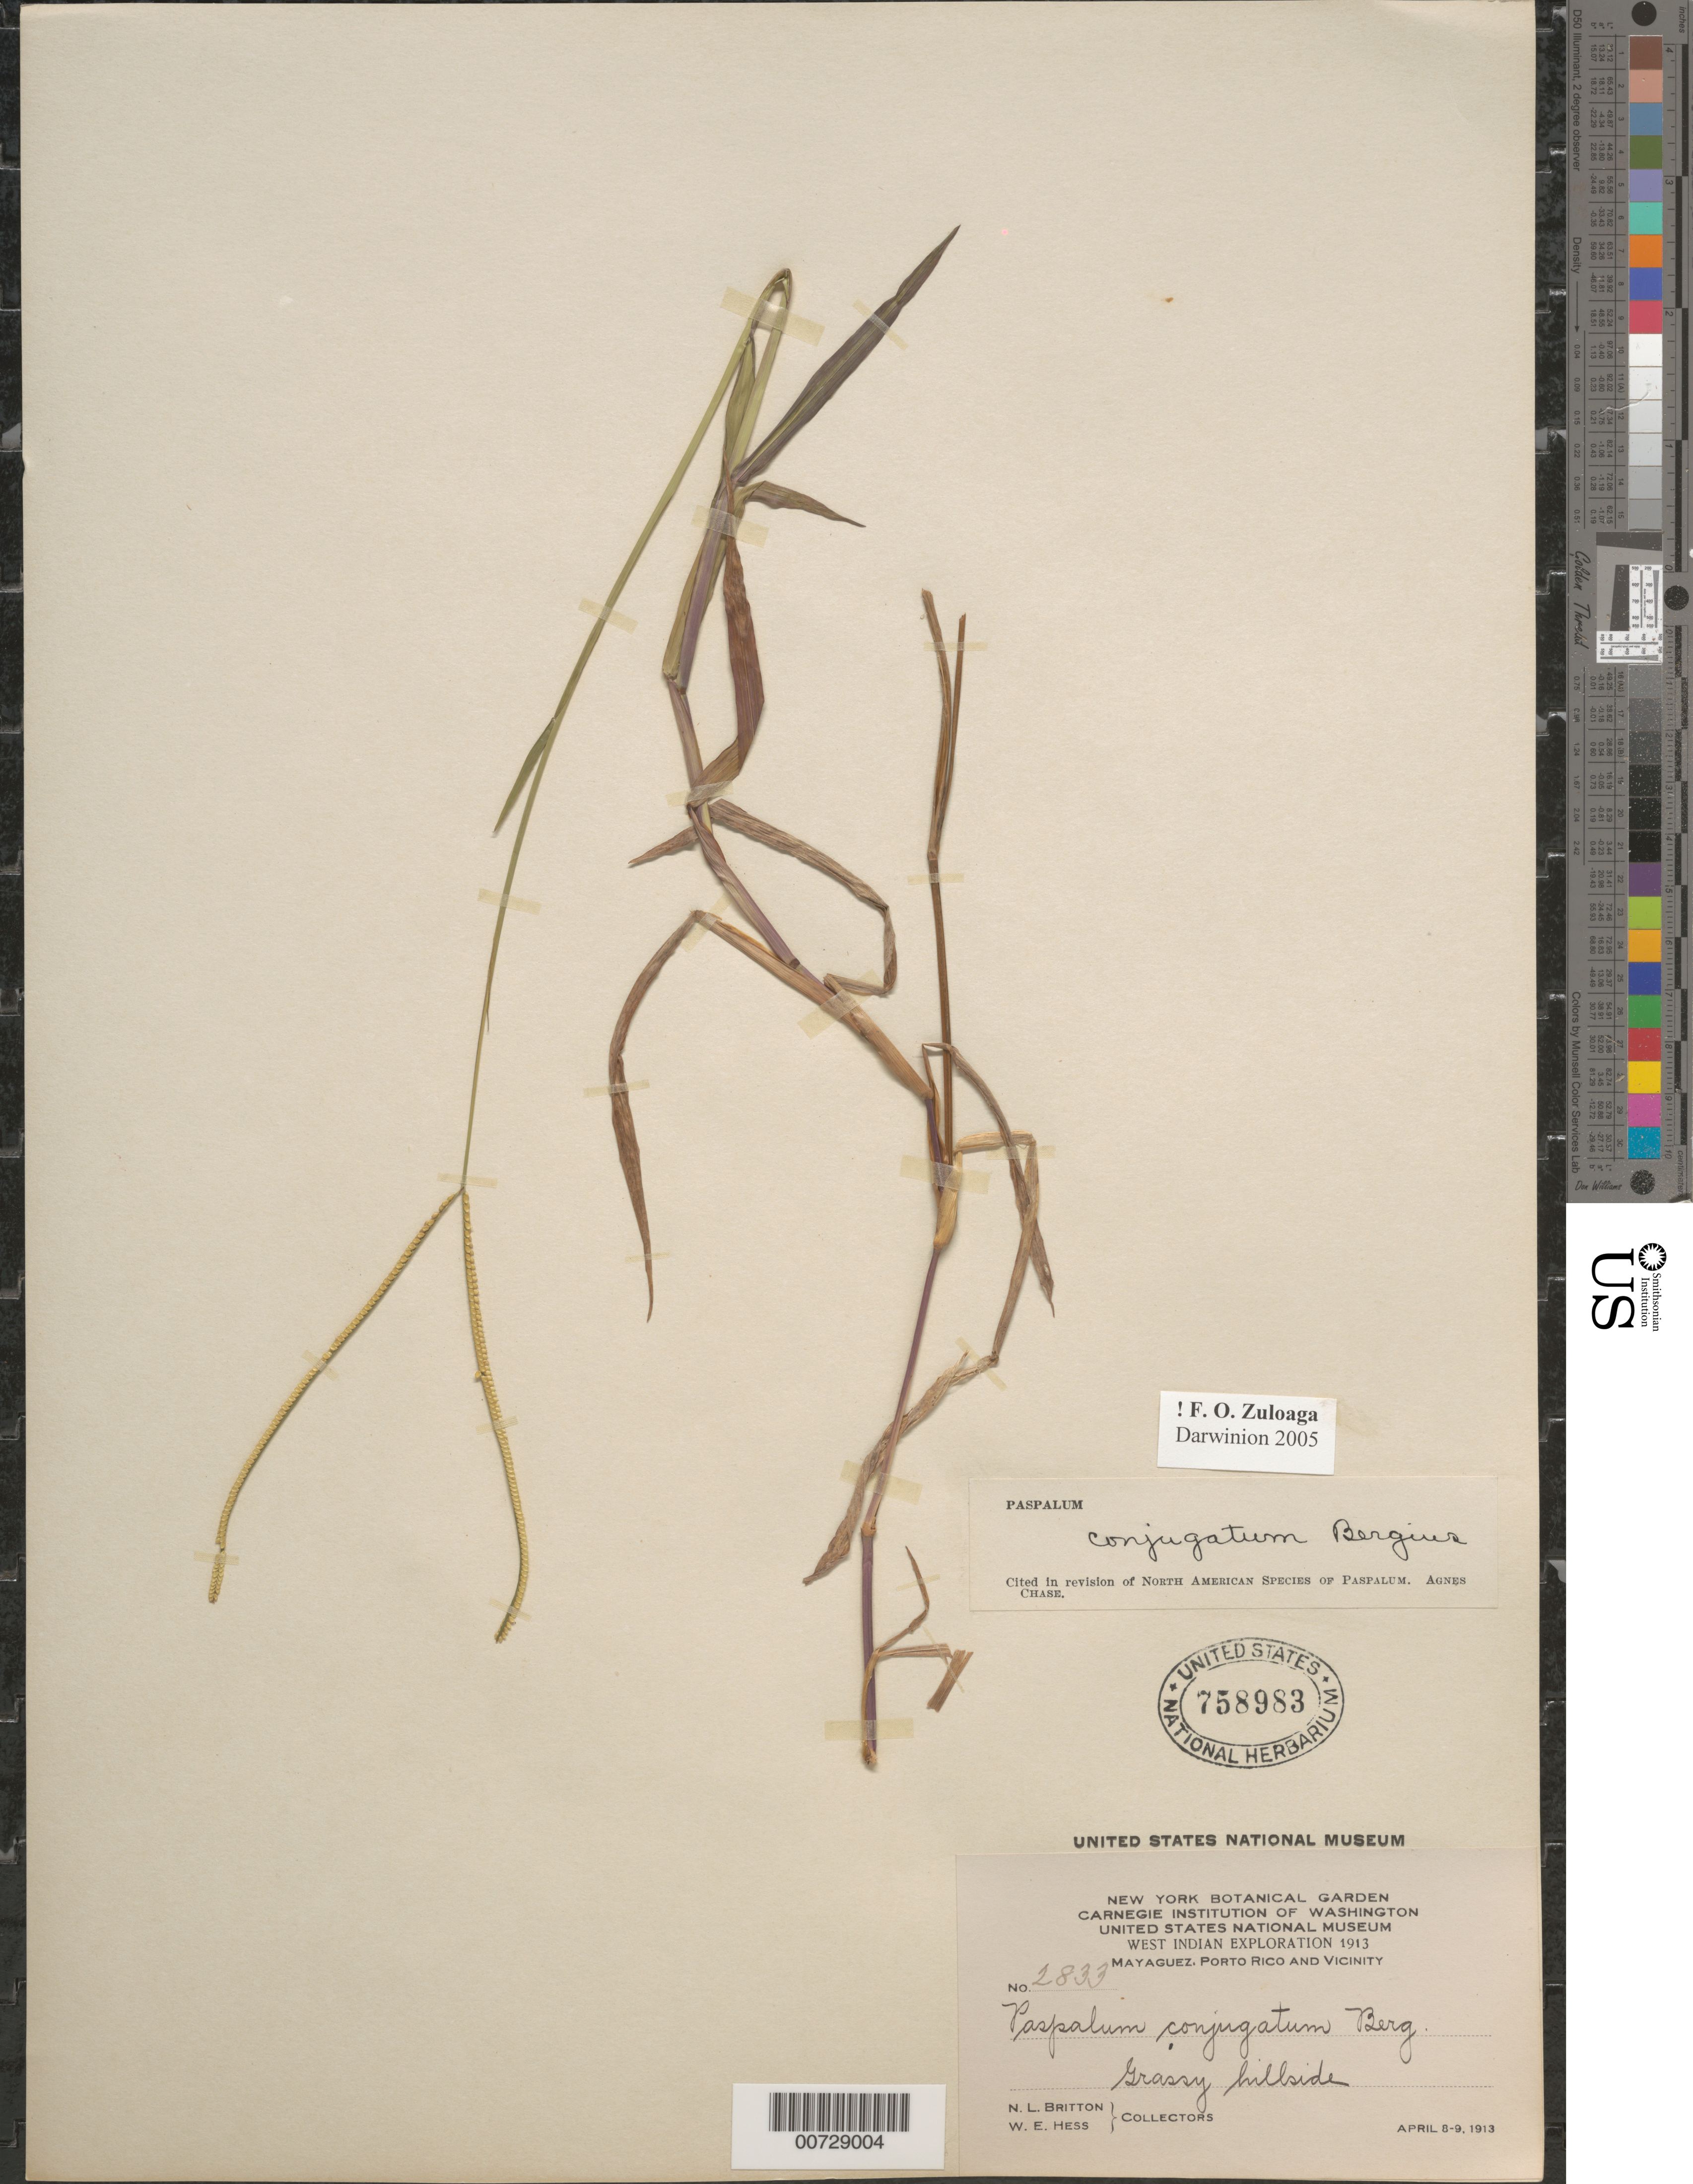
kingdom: Plantae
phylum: Tracheophyta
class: Liliopsida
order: Poales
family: Poaceae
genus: Paspalum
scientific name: Paspalum conjugatum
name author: P.J. Bergius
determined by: Chase, [M.] Agnes, (US)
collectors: N. Britton & W. Hess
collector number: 2833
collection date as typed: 08 Apr 1913 and 09 Apr 1913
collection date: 1913-04-08,1913-04-09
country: Puerto Rico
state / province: Mayagüez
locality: Mayaguez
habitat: Grassy hillside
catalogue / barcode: US 758983